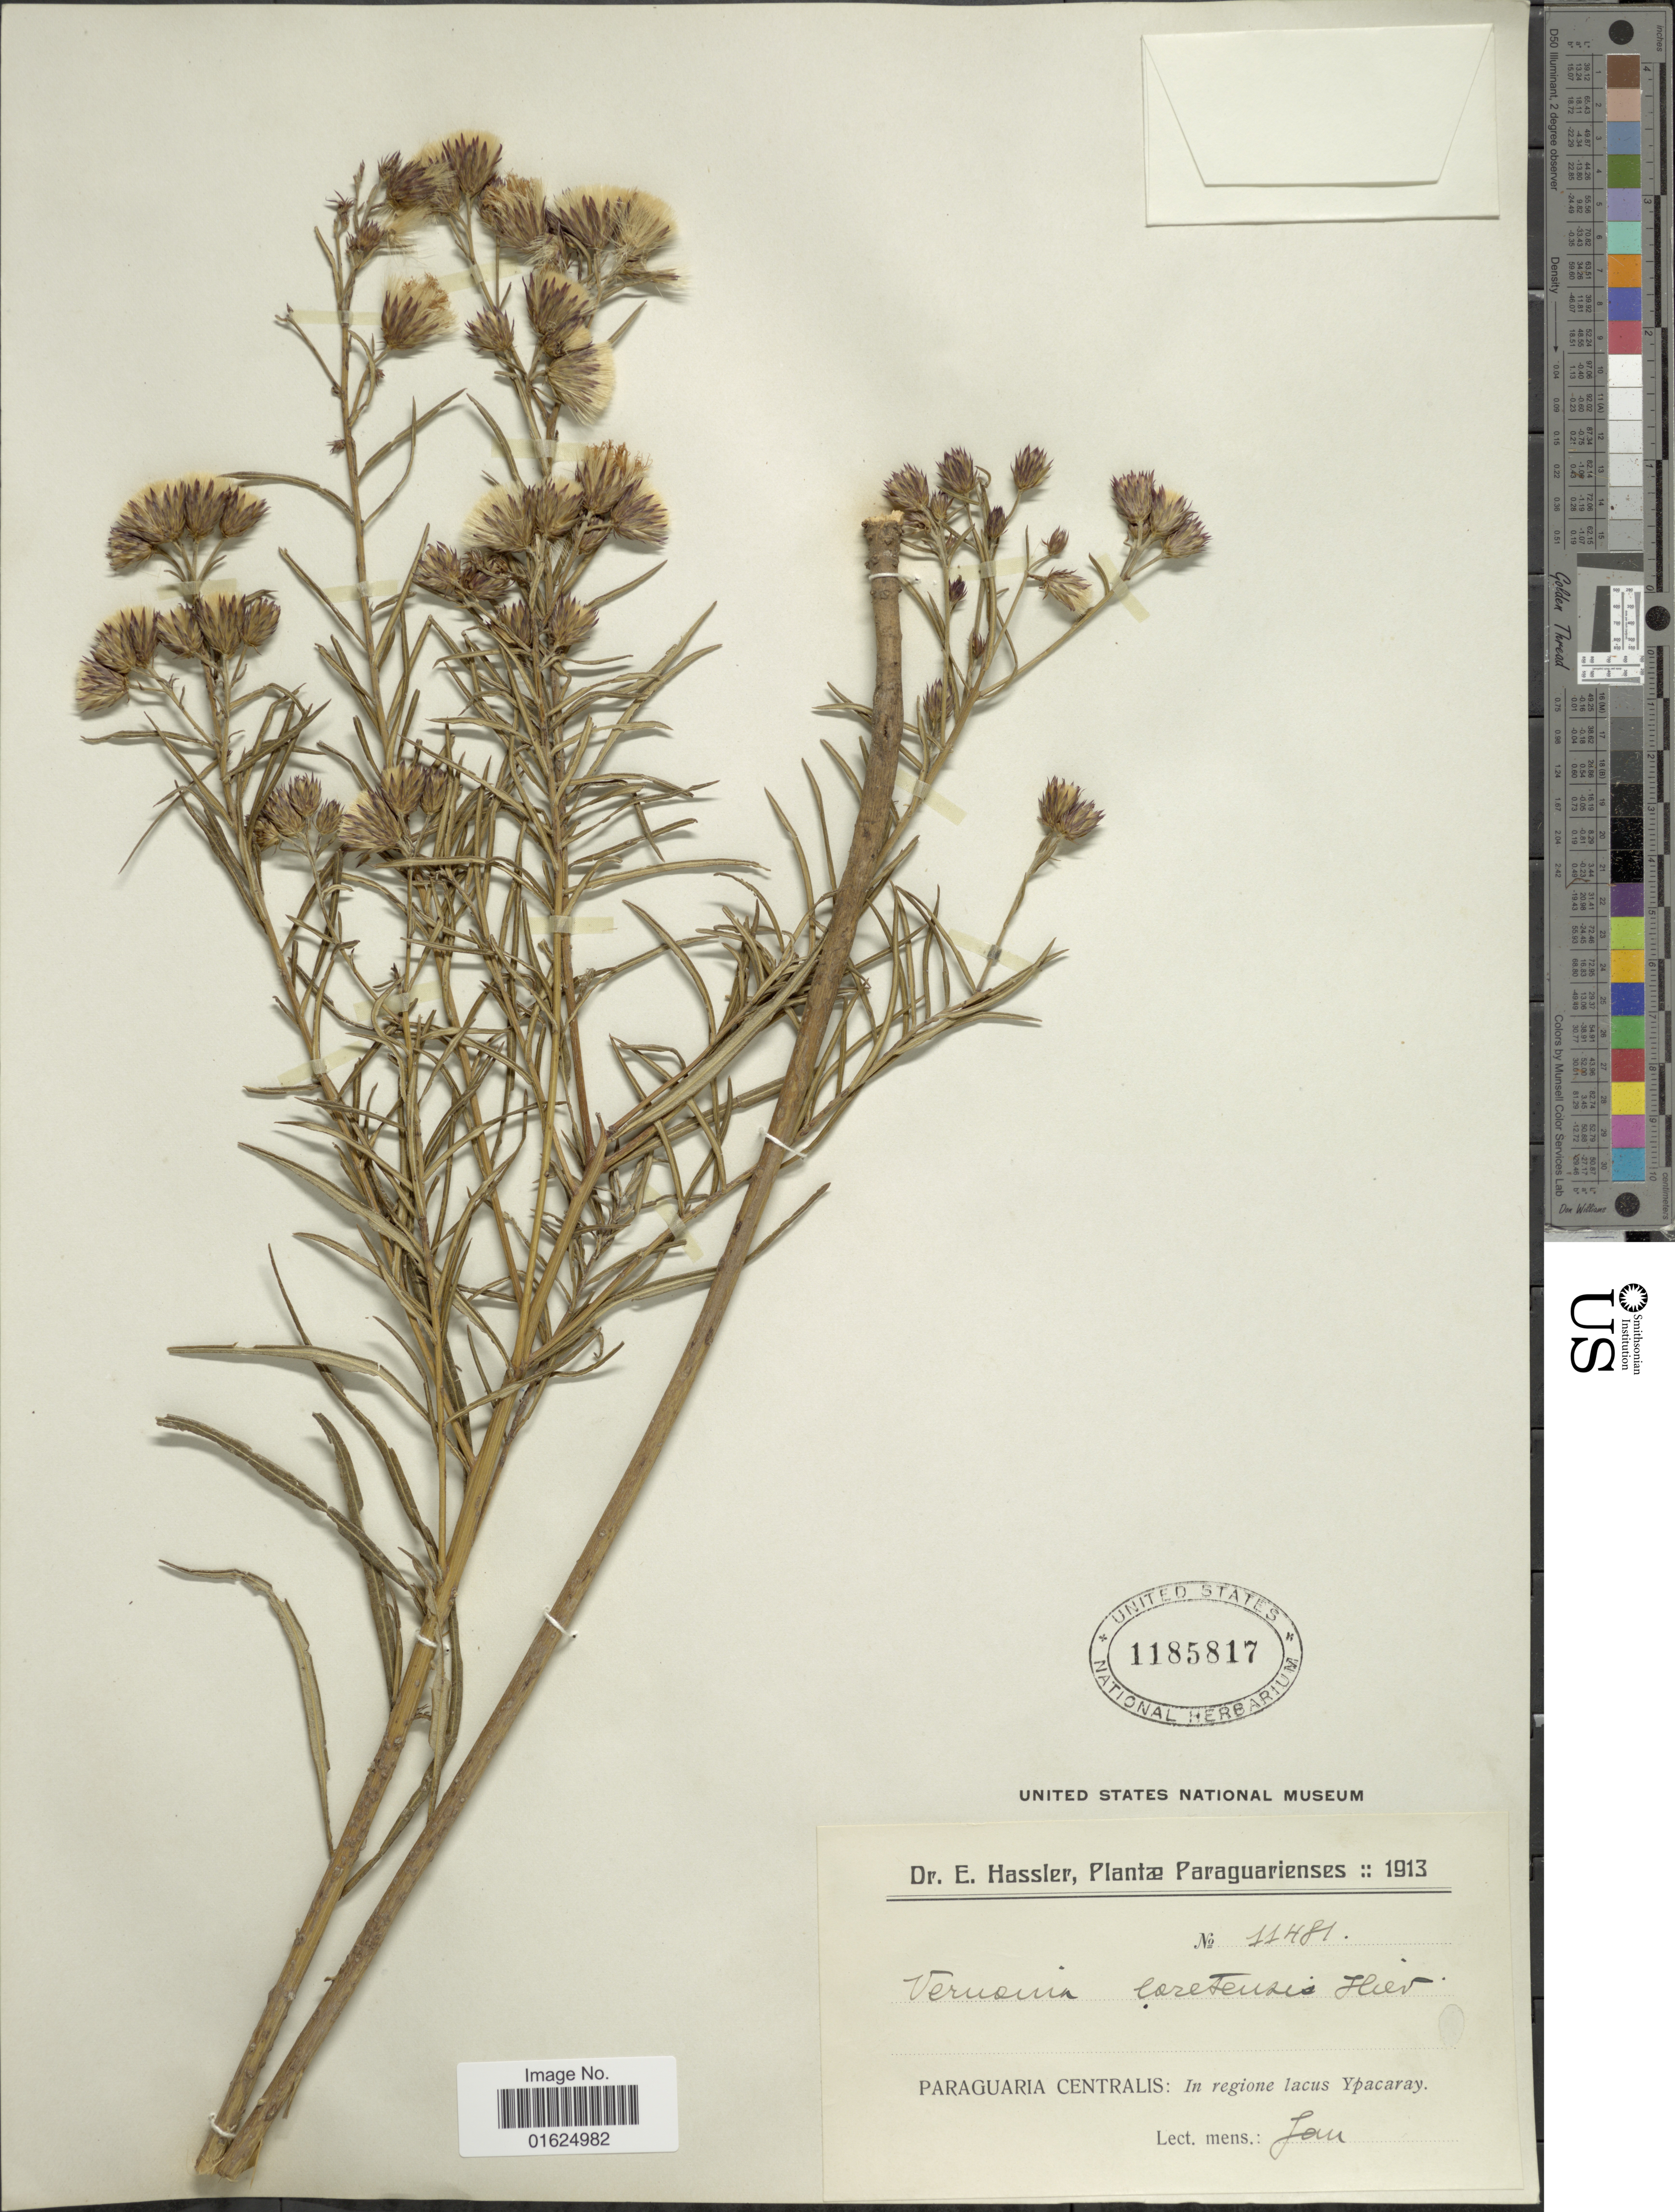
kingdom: Plantae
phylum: Tracheophyta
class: Magnoliopsida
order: Asterales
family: Asteraceae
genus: Vernonanthura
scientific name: Vernonanthura cupularis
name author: (Chodat) H. Rob.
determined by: Renon, Polla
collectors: E. Hassler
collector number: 11481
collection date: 1913-01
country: Paraguay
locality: Paraguaria Centralis: In regione lacus Ypacaray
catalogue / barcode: US 1185817